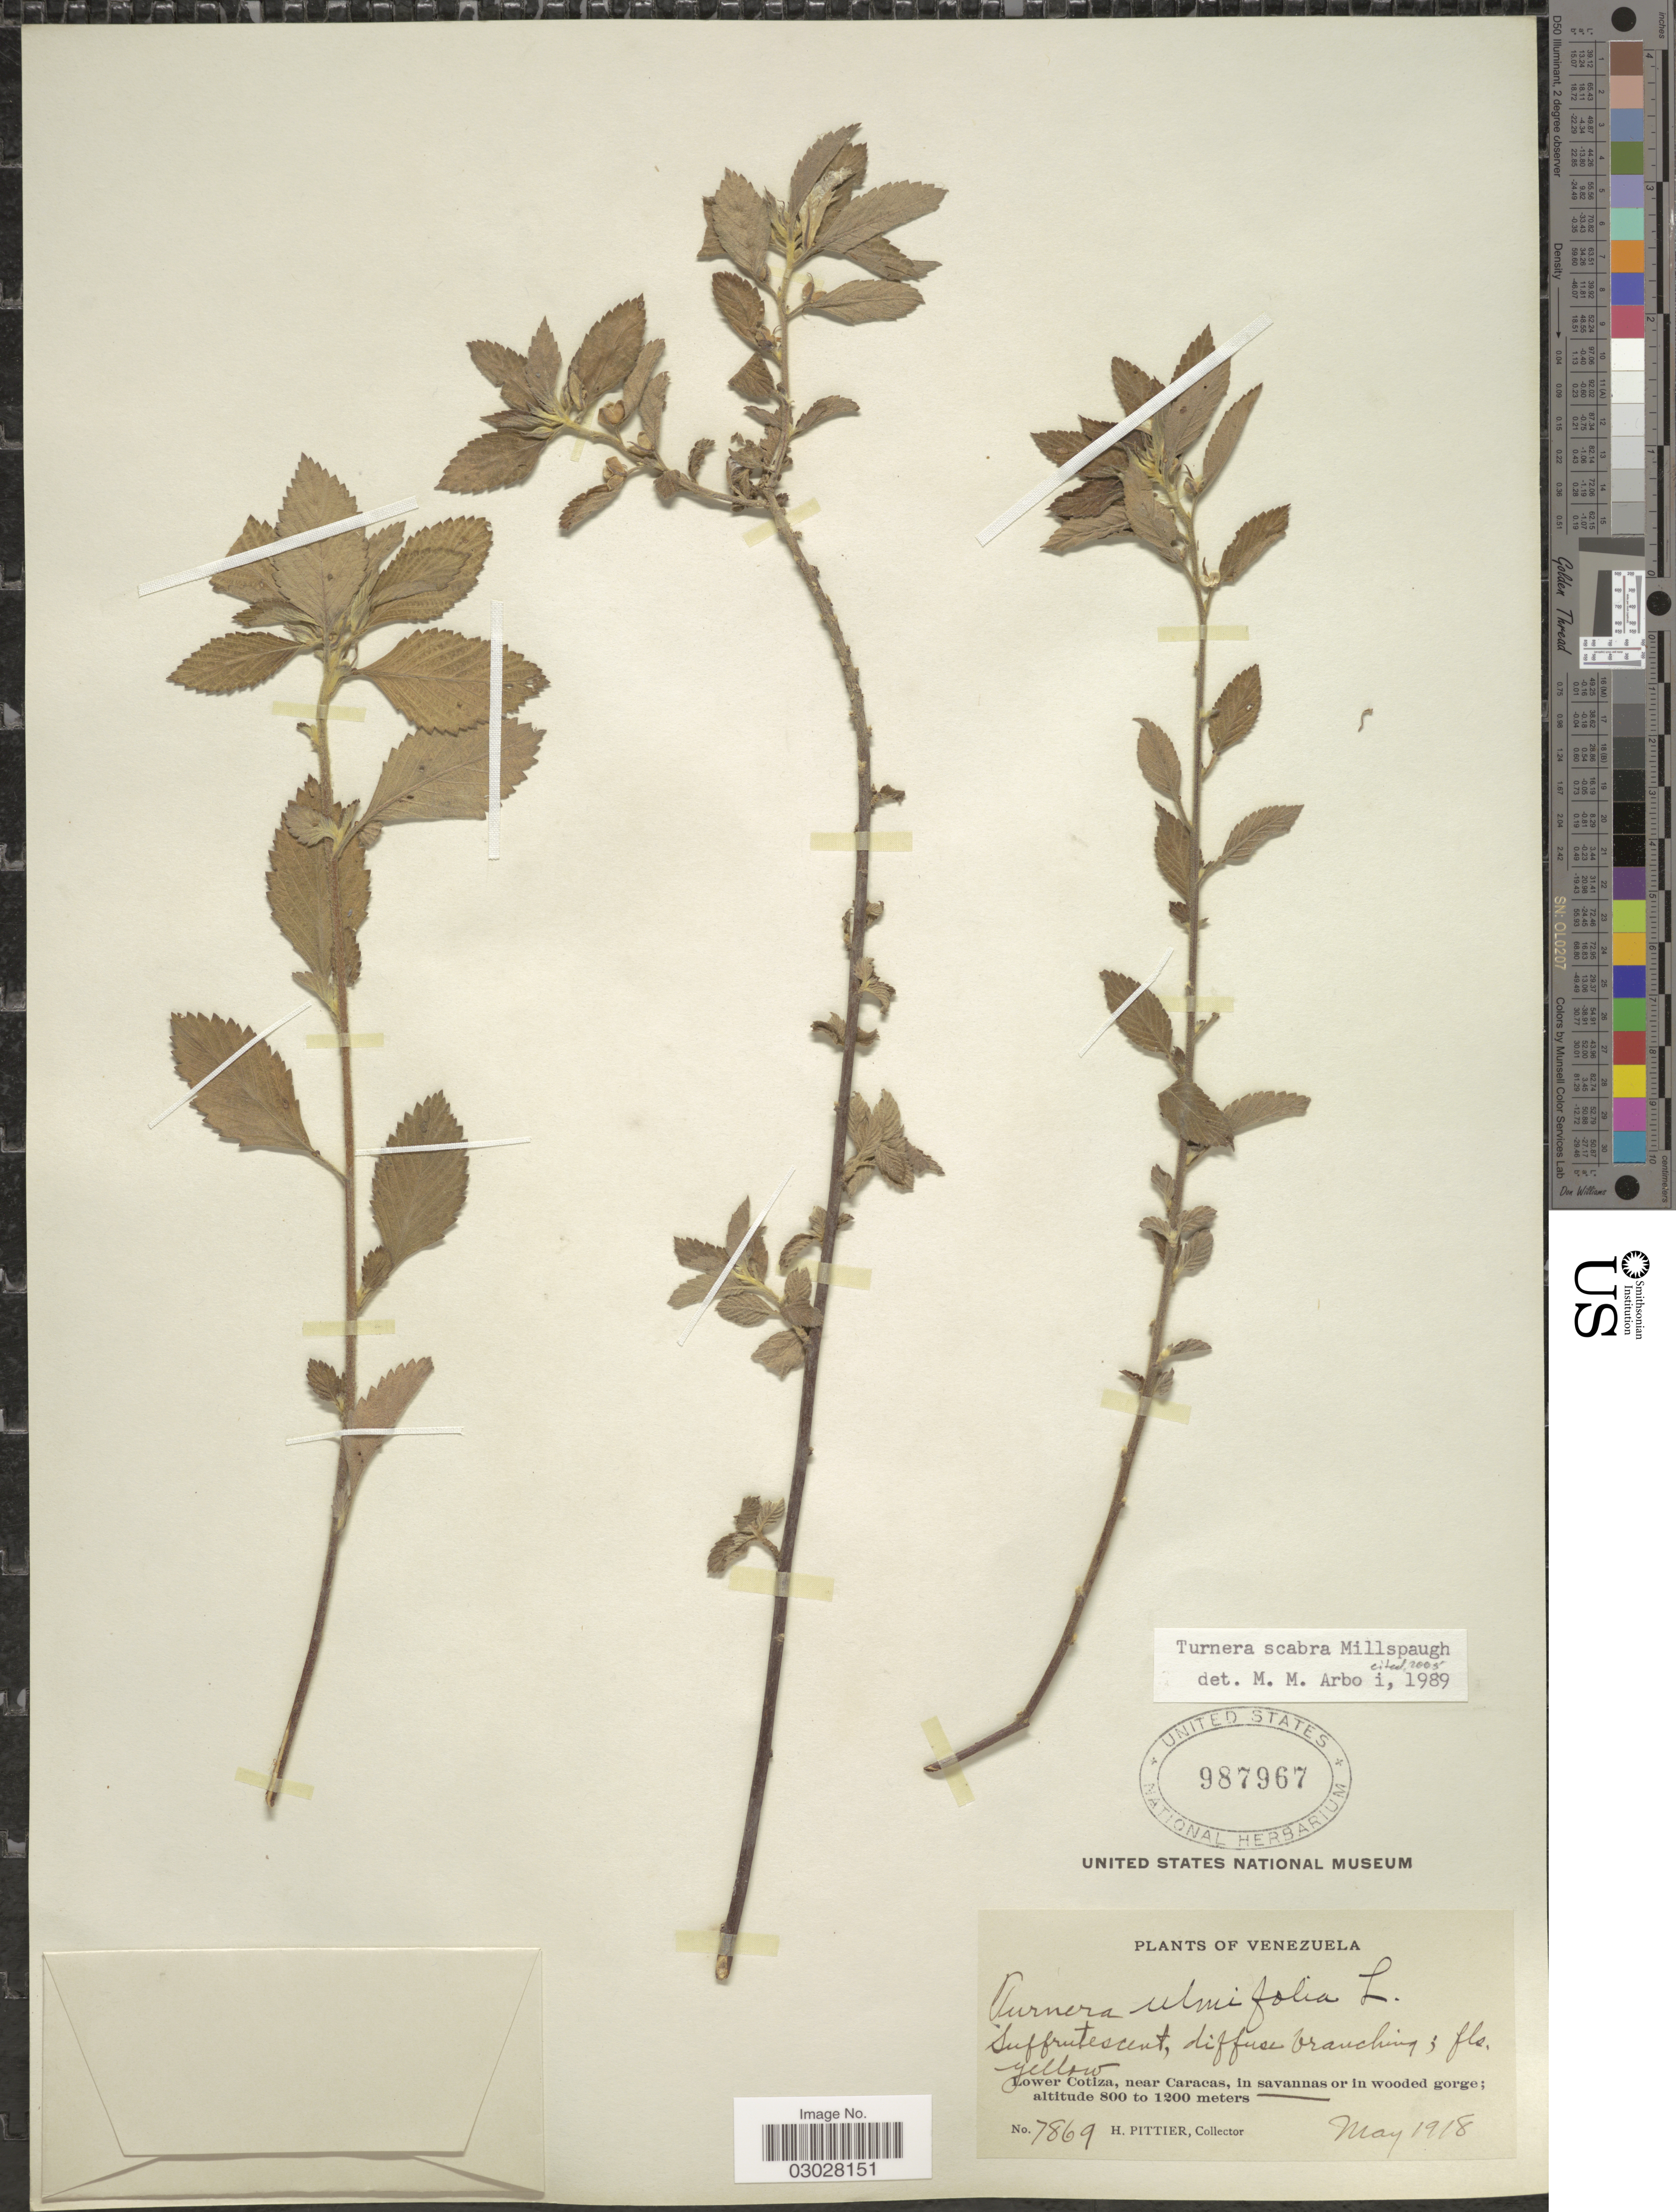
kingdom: Plantae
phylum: Tracheophyta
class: Magnoliopsida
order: Malpighiales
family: Turneraceae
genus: Turnera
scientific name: Turnera scabra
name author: Millsp.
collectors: H. F. Pittier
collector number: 7869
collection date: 1918-05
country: Venezuela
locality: Lower Cotiza, near Caracas.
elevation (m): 800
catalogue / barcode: US 987967